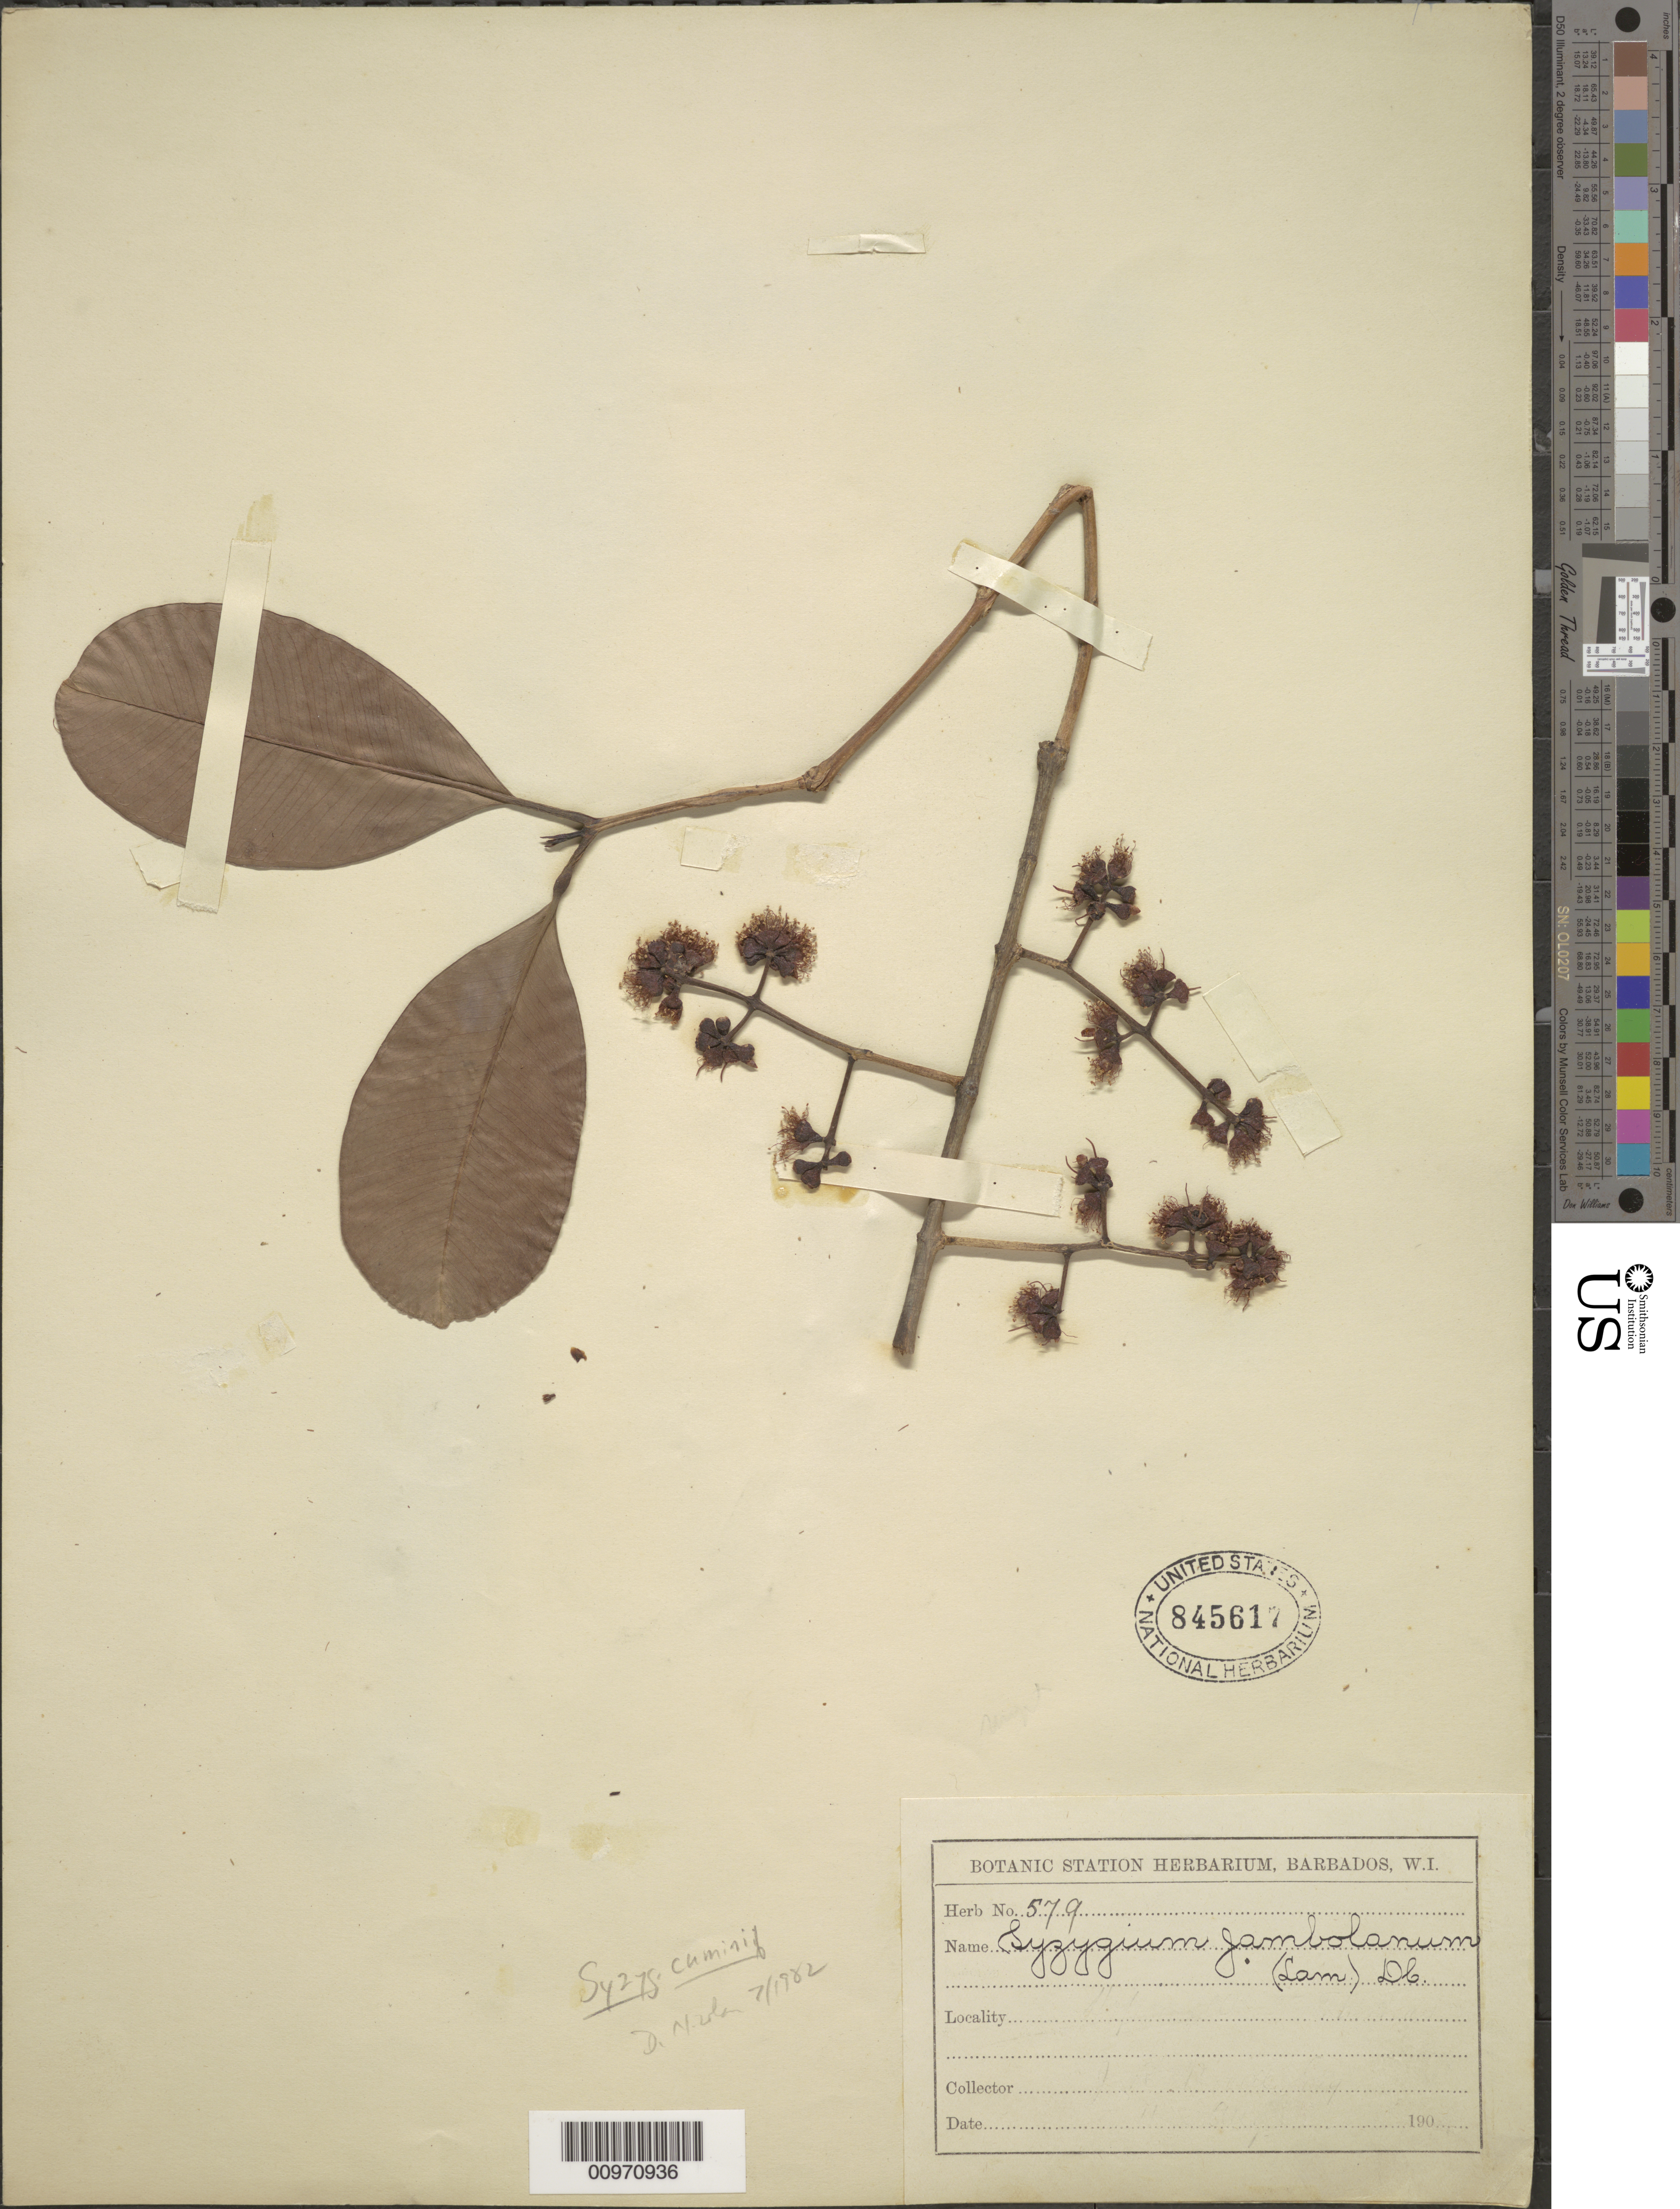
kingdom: Plantae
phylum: Tracheophyta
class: Magnoliopsida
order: Myrtales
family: Myrtaceae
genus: Syzygium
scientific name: Syzygium cumini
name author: (L.) Skeels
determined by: Nicolas, D.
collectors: ex herb. Bot. Sta. Barbados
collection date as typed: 1905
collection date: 1905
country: Barbados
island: Barbados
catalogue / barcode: US 845617